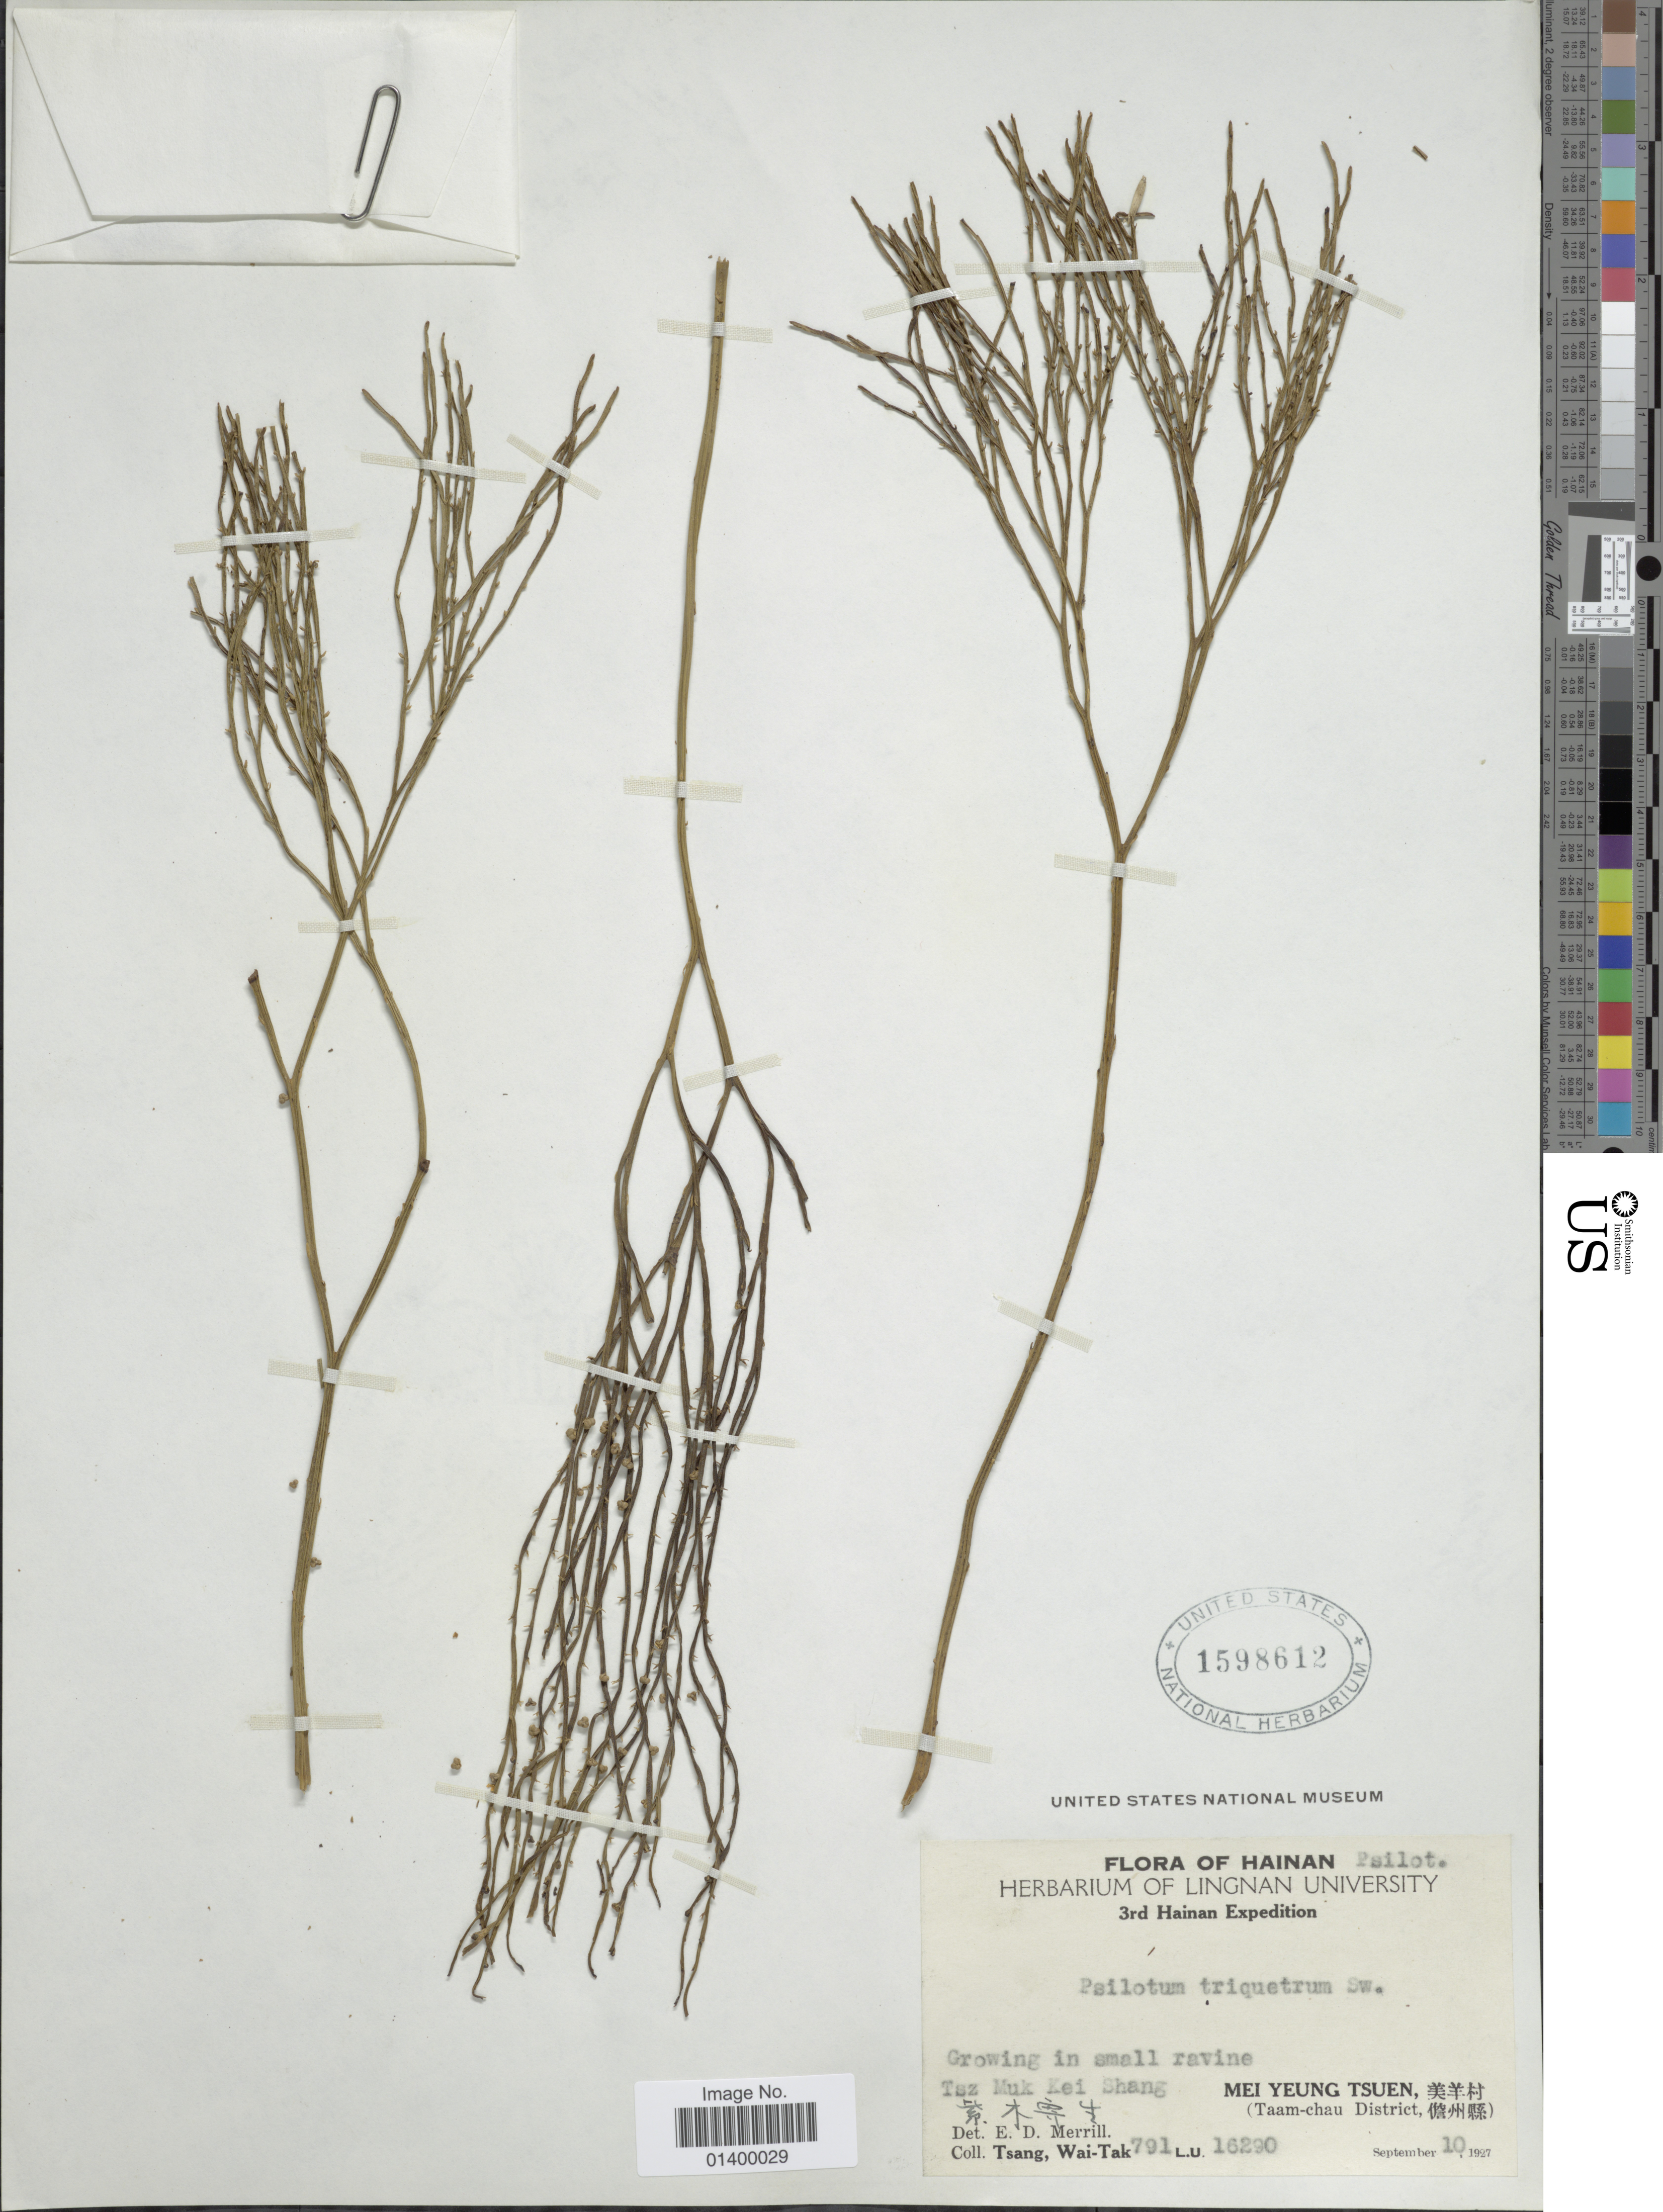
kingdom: Plantae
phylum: Tracheophyta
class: Polypodiopsida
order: Psilotales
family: Psilotaceae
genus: Psilotum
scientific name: Psilotum nudum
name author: (L.) P. Beauv.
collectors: W. T. Tsang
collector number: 791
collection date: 1927-09-10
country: China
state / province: Hainan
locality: Growing in small ravine Tsz Muk Kei Shang, Mei Yeung Tsuen, X. (Taam-chau District, X)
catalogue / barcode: US 1598612